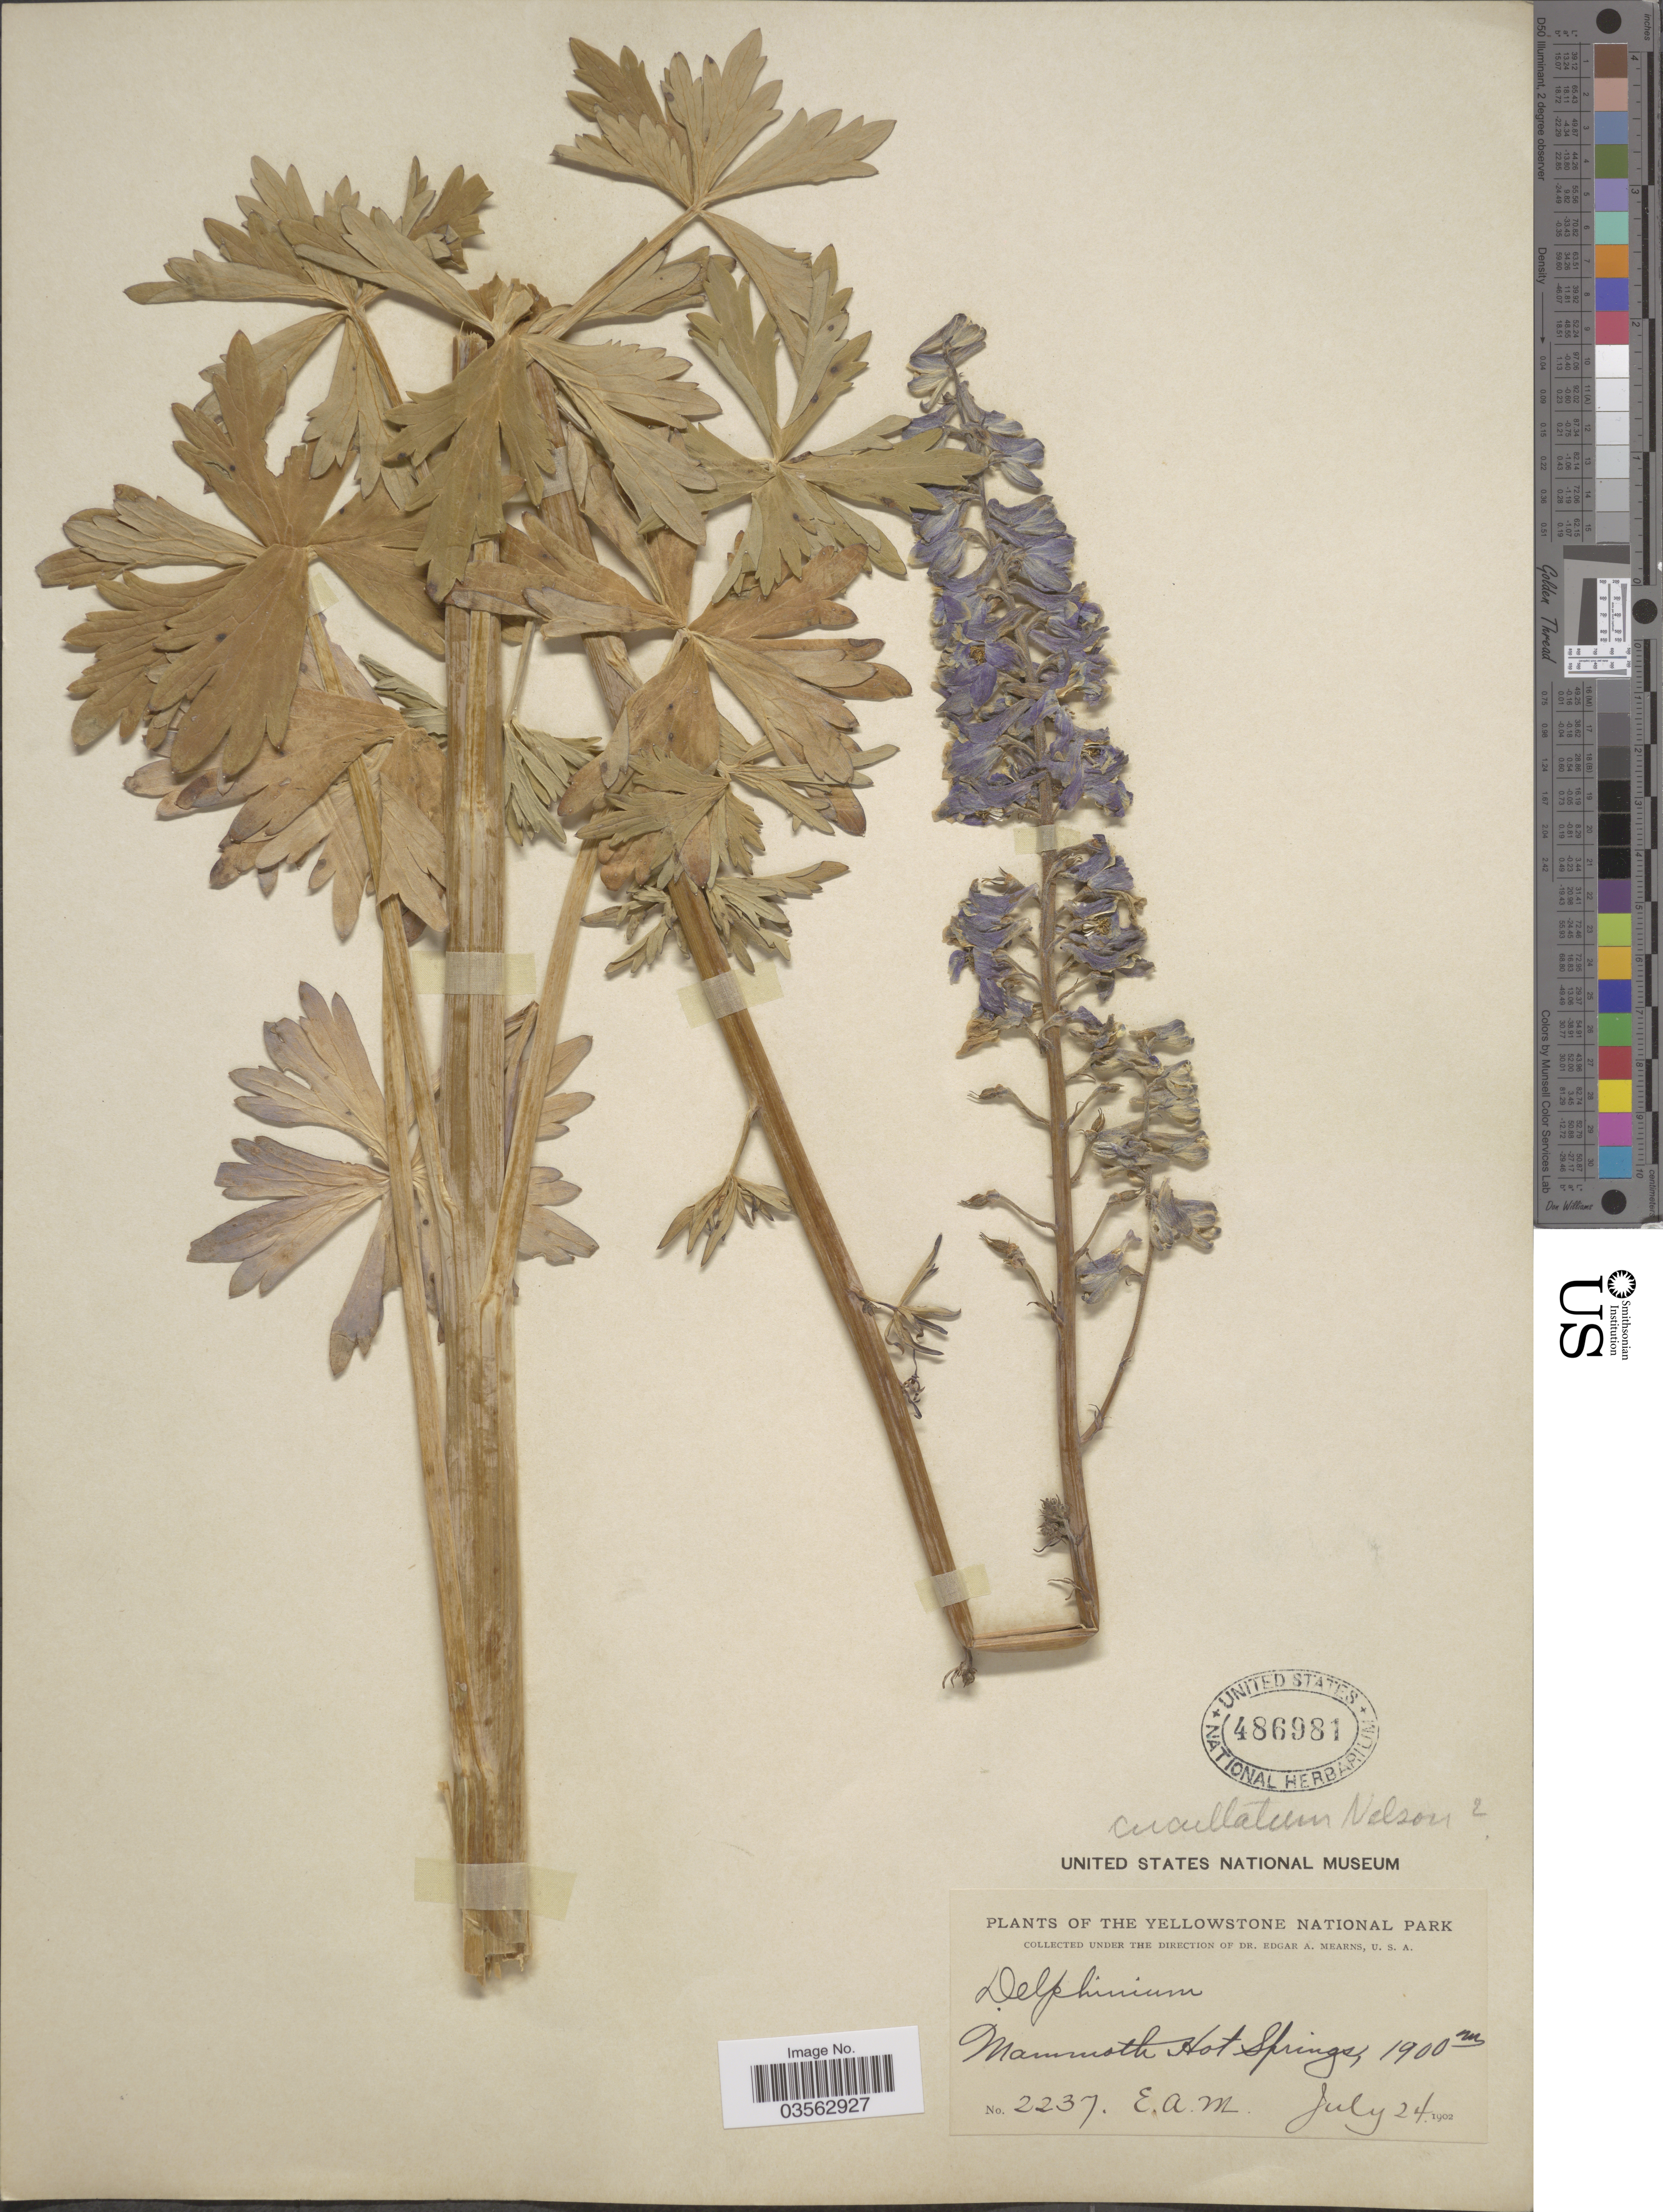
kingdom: Plantae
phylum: Tracheophyta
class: Magnoliopsida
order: Ranunculales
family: Ranunculaceae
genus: Delphinium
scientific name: Delphinium cucullatum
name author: E. Nelson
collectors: E. A. Mearns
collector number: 2237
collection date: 1902-07-24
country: United States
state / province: Wyoming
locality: The Yellowstone National Park. Mammoth Hot Springs.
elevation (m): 1900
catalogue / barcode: US 486981